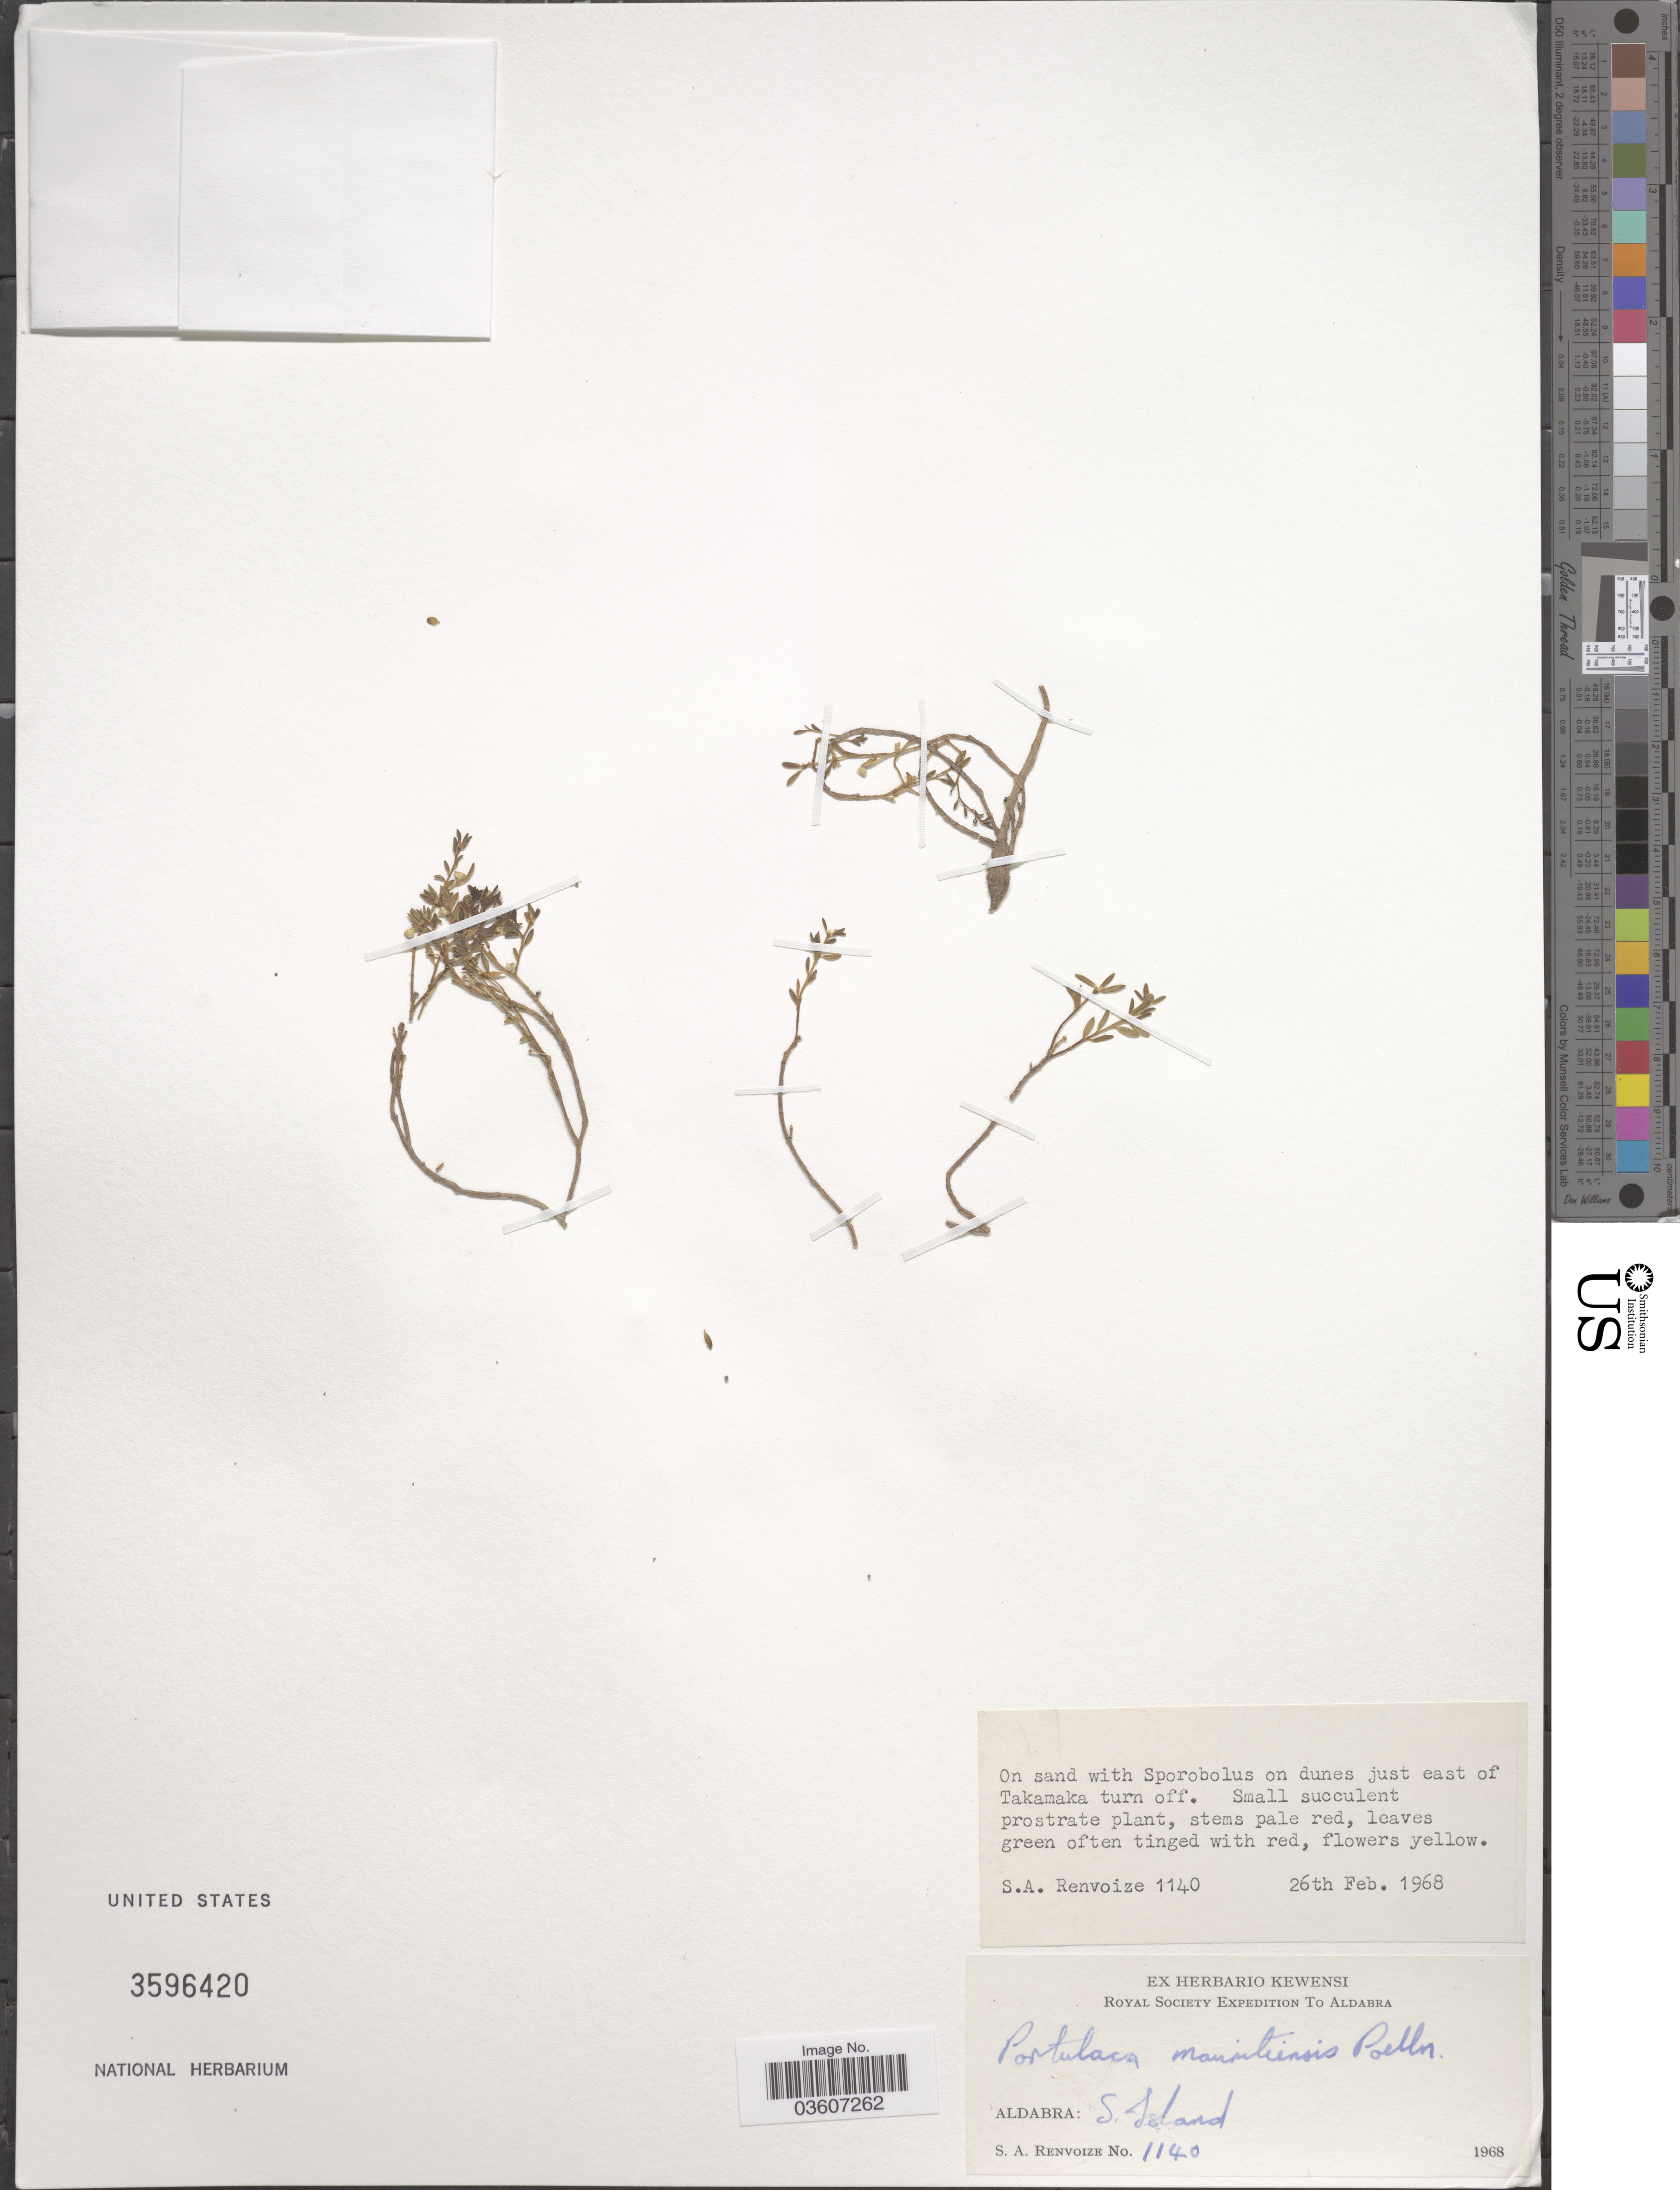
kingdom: Plantae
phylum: Tracheophyta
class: Magnoliopsida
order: Caryophyllales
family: Portulacaceae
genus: Portulaca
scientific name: Portulaca mauritiensis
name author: Poelln.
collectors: S. A. Renvoize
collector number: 1140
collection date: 1968-02-26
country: Seychelles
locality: Just east of Takamaka turn off. Aldabra. S. Island.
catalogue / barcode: US 3596420